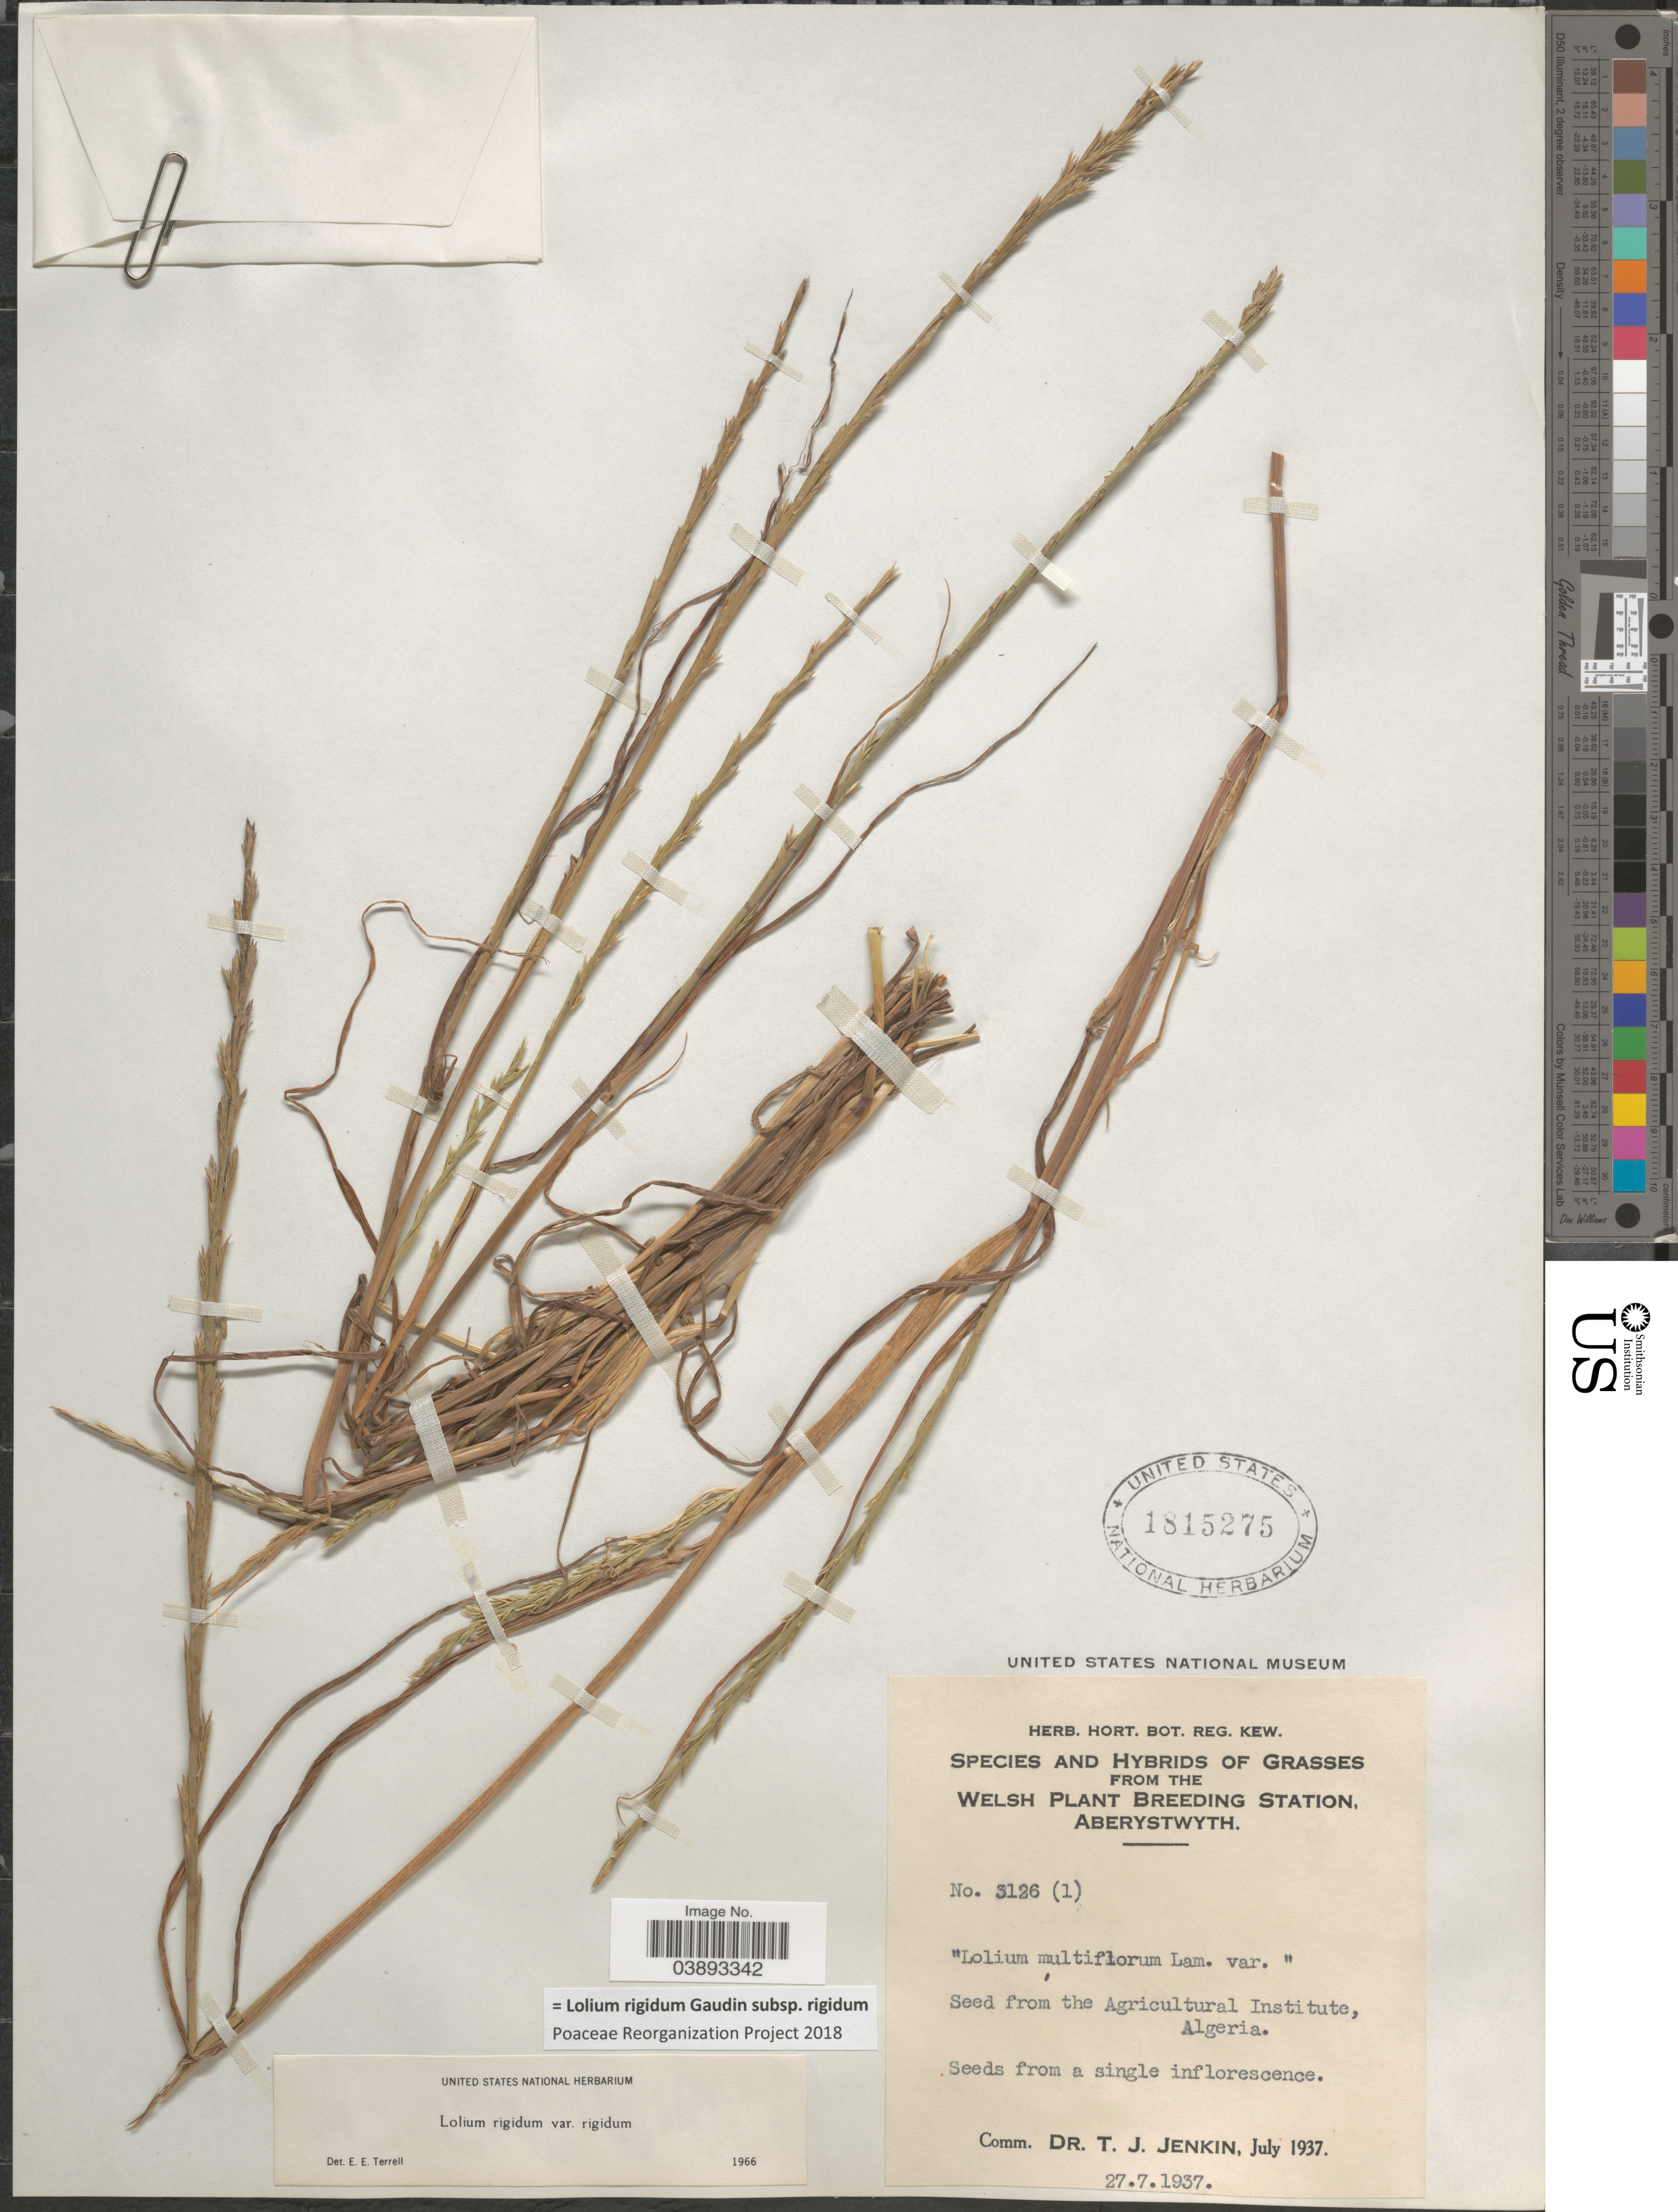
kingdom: Plantae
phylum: Tracheophyta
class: Liliopsida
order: Poales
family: Poaceae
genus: Lolium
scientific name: Lolium rigidum subsp. rigidum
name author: Gaudin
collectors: Ex herb. Hort. Bot. Reg. Kew.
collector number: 3126 (1)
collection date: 1937-07-27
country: United Kingdom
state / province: Wales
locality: Welsh Plant Breeding Station, Aberystwyth.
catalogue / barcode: US 1815275